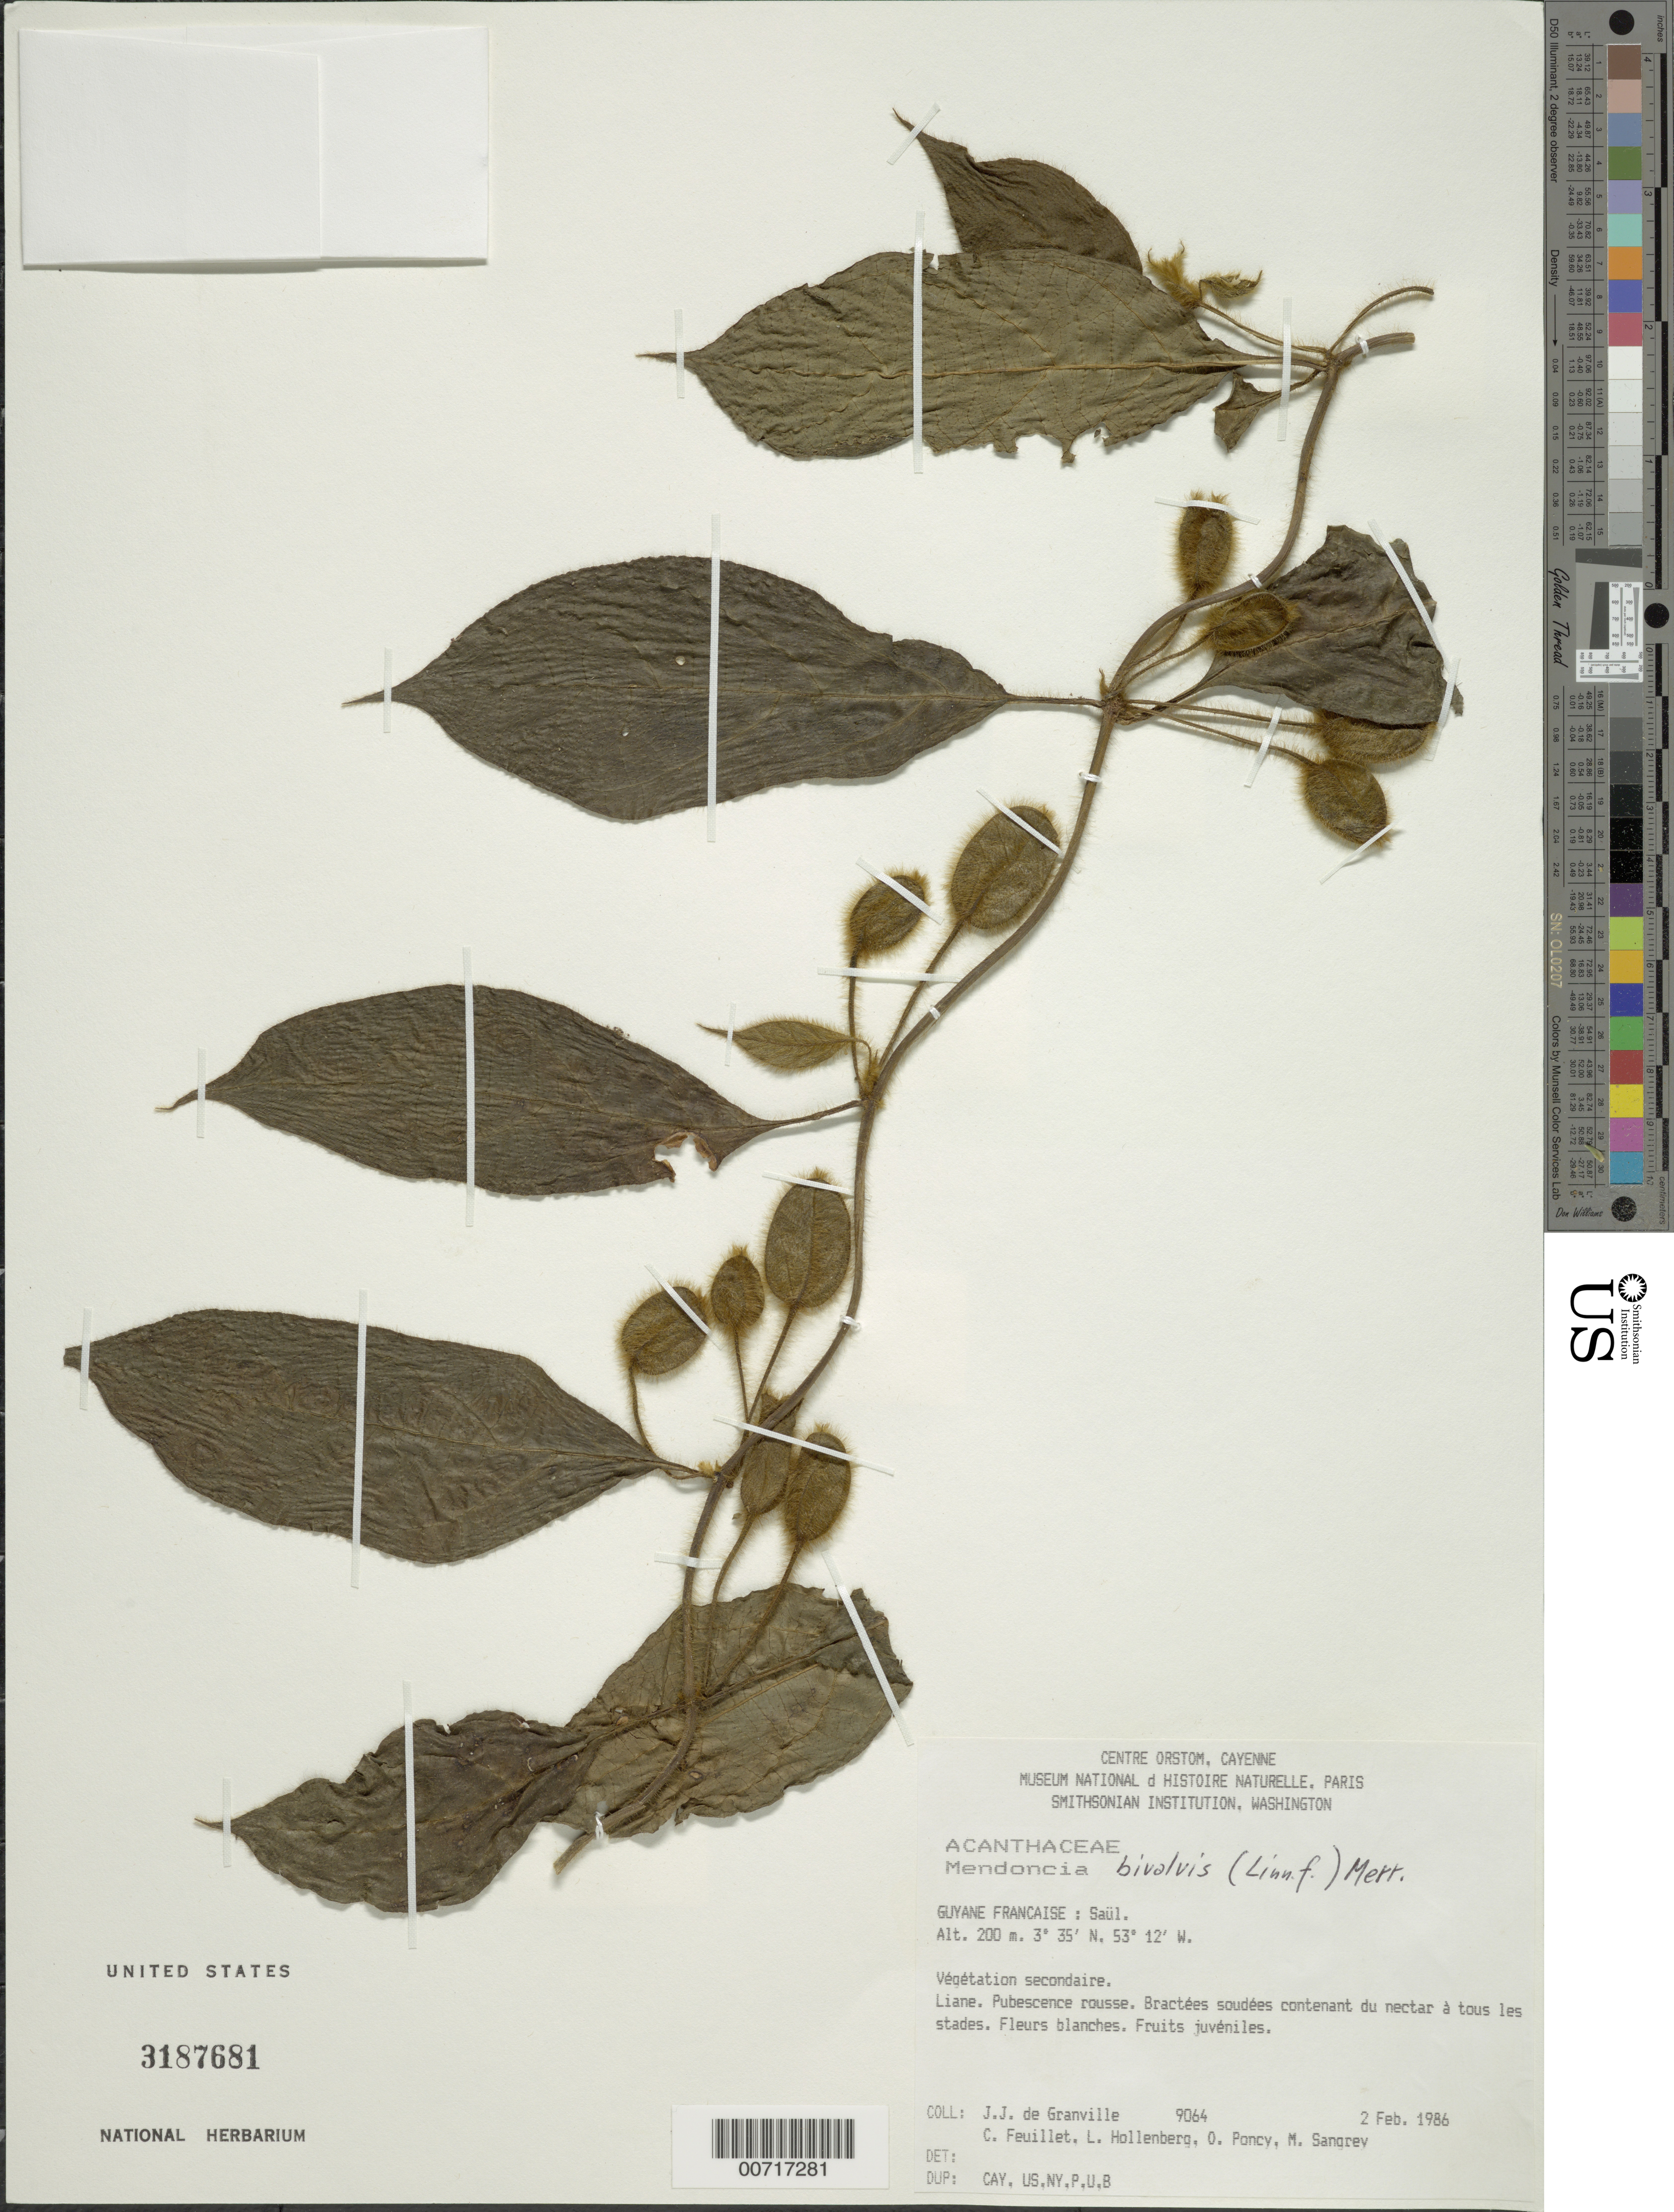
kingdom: Plantae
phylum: Tracheophyta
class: Magnoliopsida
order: Lamiales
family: Acanthaceae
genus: Mendoncia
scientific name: Mendoncia bivalvis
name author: (L. f.) Merr.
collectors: J.-J. de Granville, C. Feuillet, L. Hollenberg, O. Poncy & M. S. Sangrey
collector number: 9064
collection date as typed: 2-Feb-86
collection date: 1986-02-02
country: French Guiana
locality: Saül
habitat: Végétation secondaire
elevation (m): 200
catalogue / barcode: US 3187681